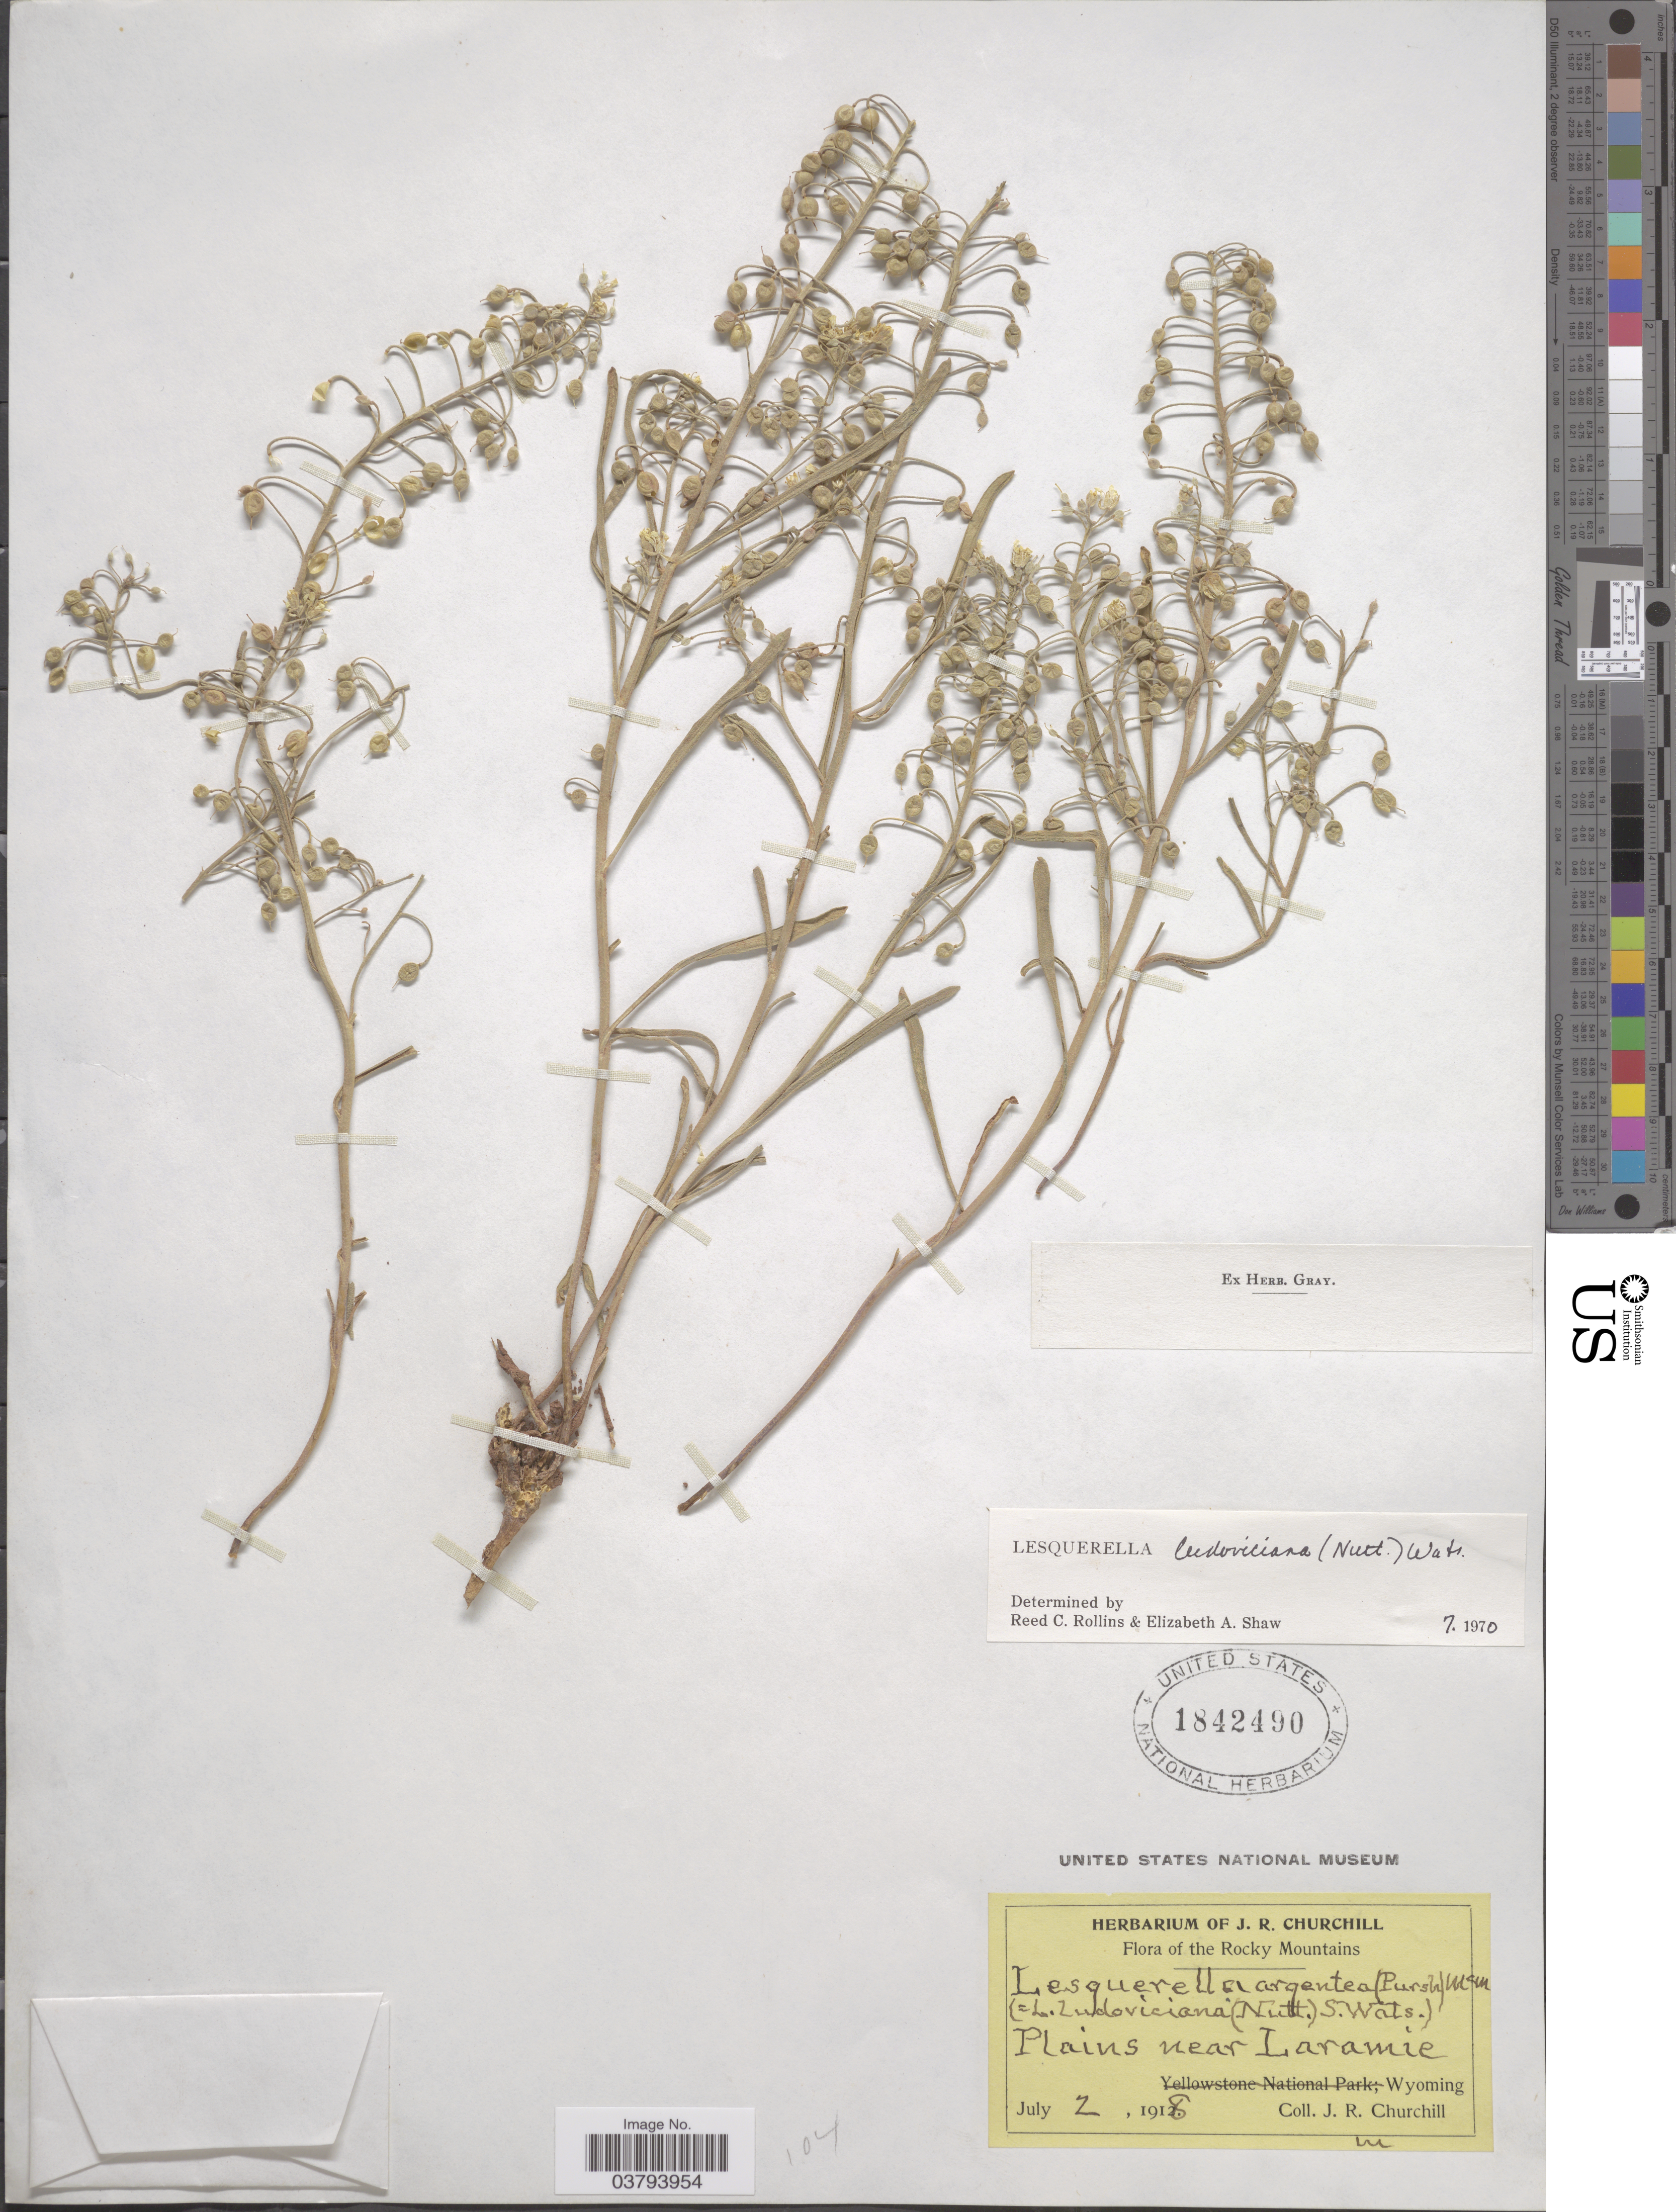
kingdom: Plantae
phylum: Tracheophyta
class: Magnoliopsida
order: Brassicales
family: Brassicaceae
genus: Lesquerella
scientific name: Lesquerella ludoviciana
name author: (Nutt.) S. Watson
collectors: J. Churchill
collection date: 1918-07-02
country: United States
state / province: Wyoming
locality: The Rocky Mountains; Plains near Laramie.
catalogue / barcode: US 1842490